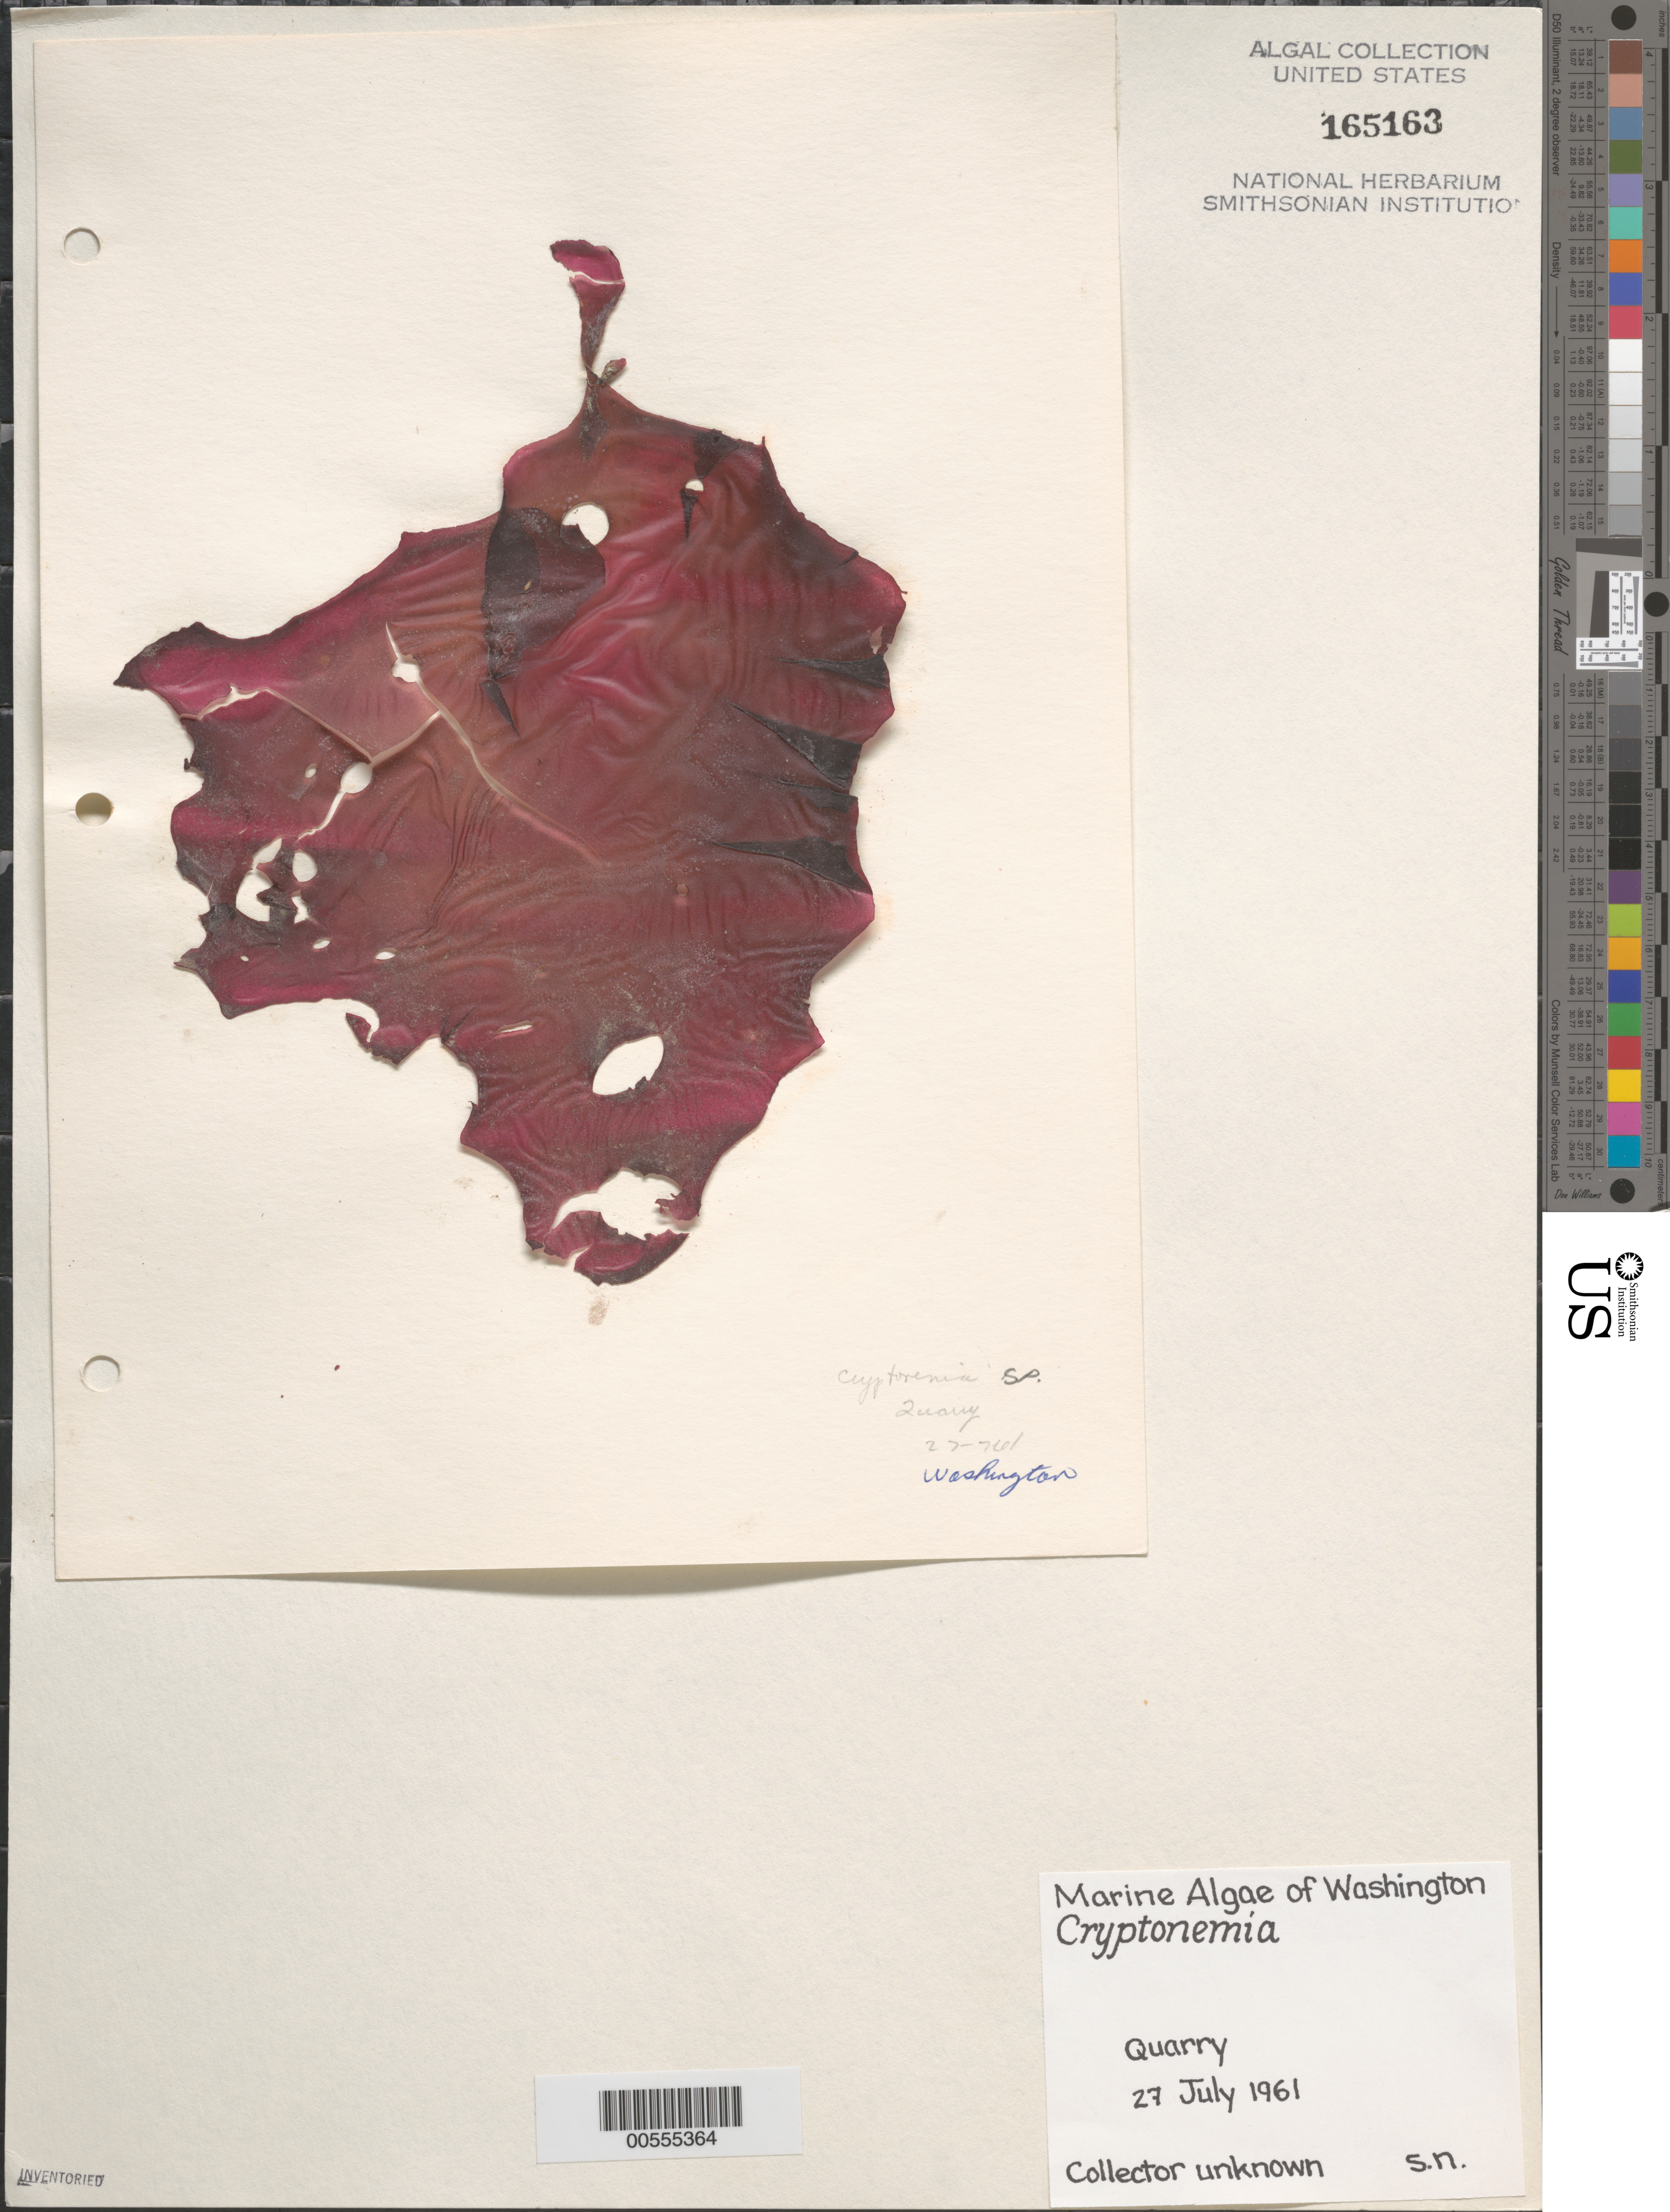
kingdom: Plantae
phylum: Rhodophyta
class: Florideophyceae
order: Halymeniales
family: Halymeniaceae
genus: Cryptonemia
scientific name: Cryptonemia sp.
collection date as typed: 27 Jul 1961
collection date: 1961-07-27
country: United States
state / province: Washington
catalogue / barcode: US 165163